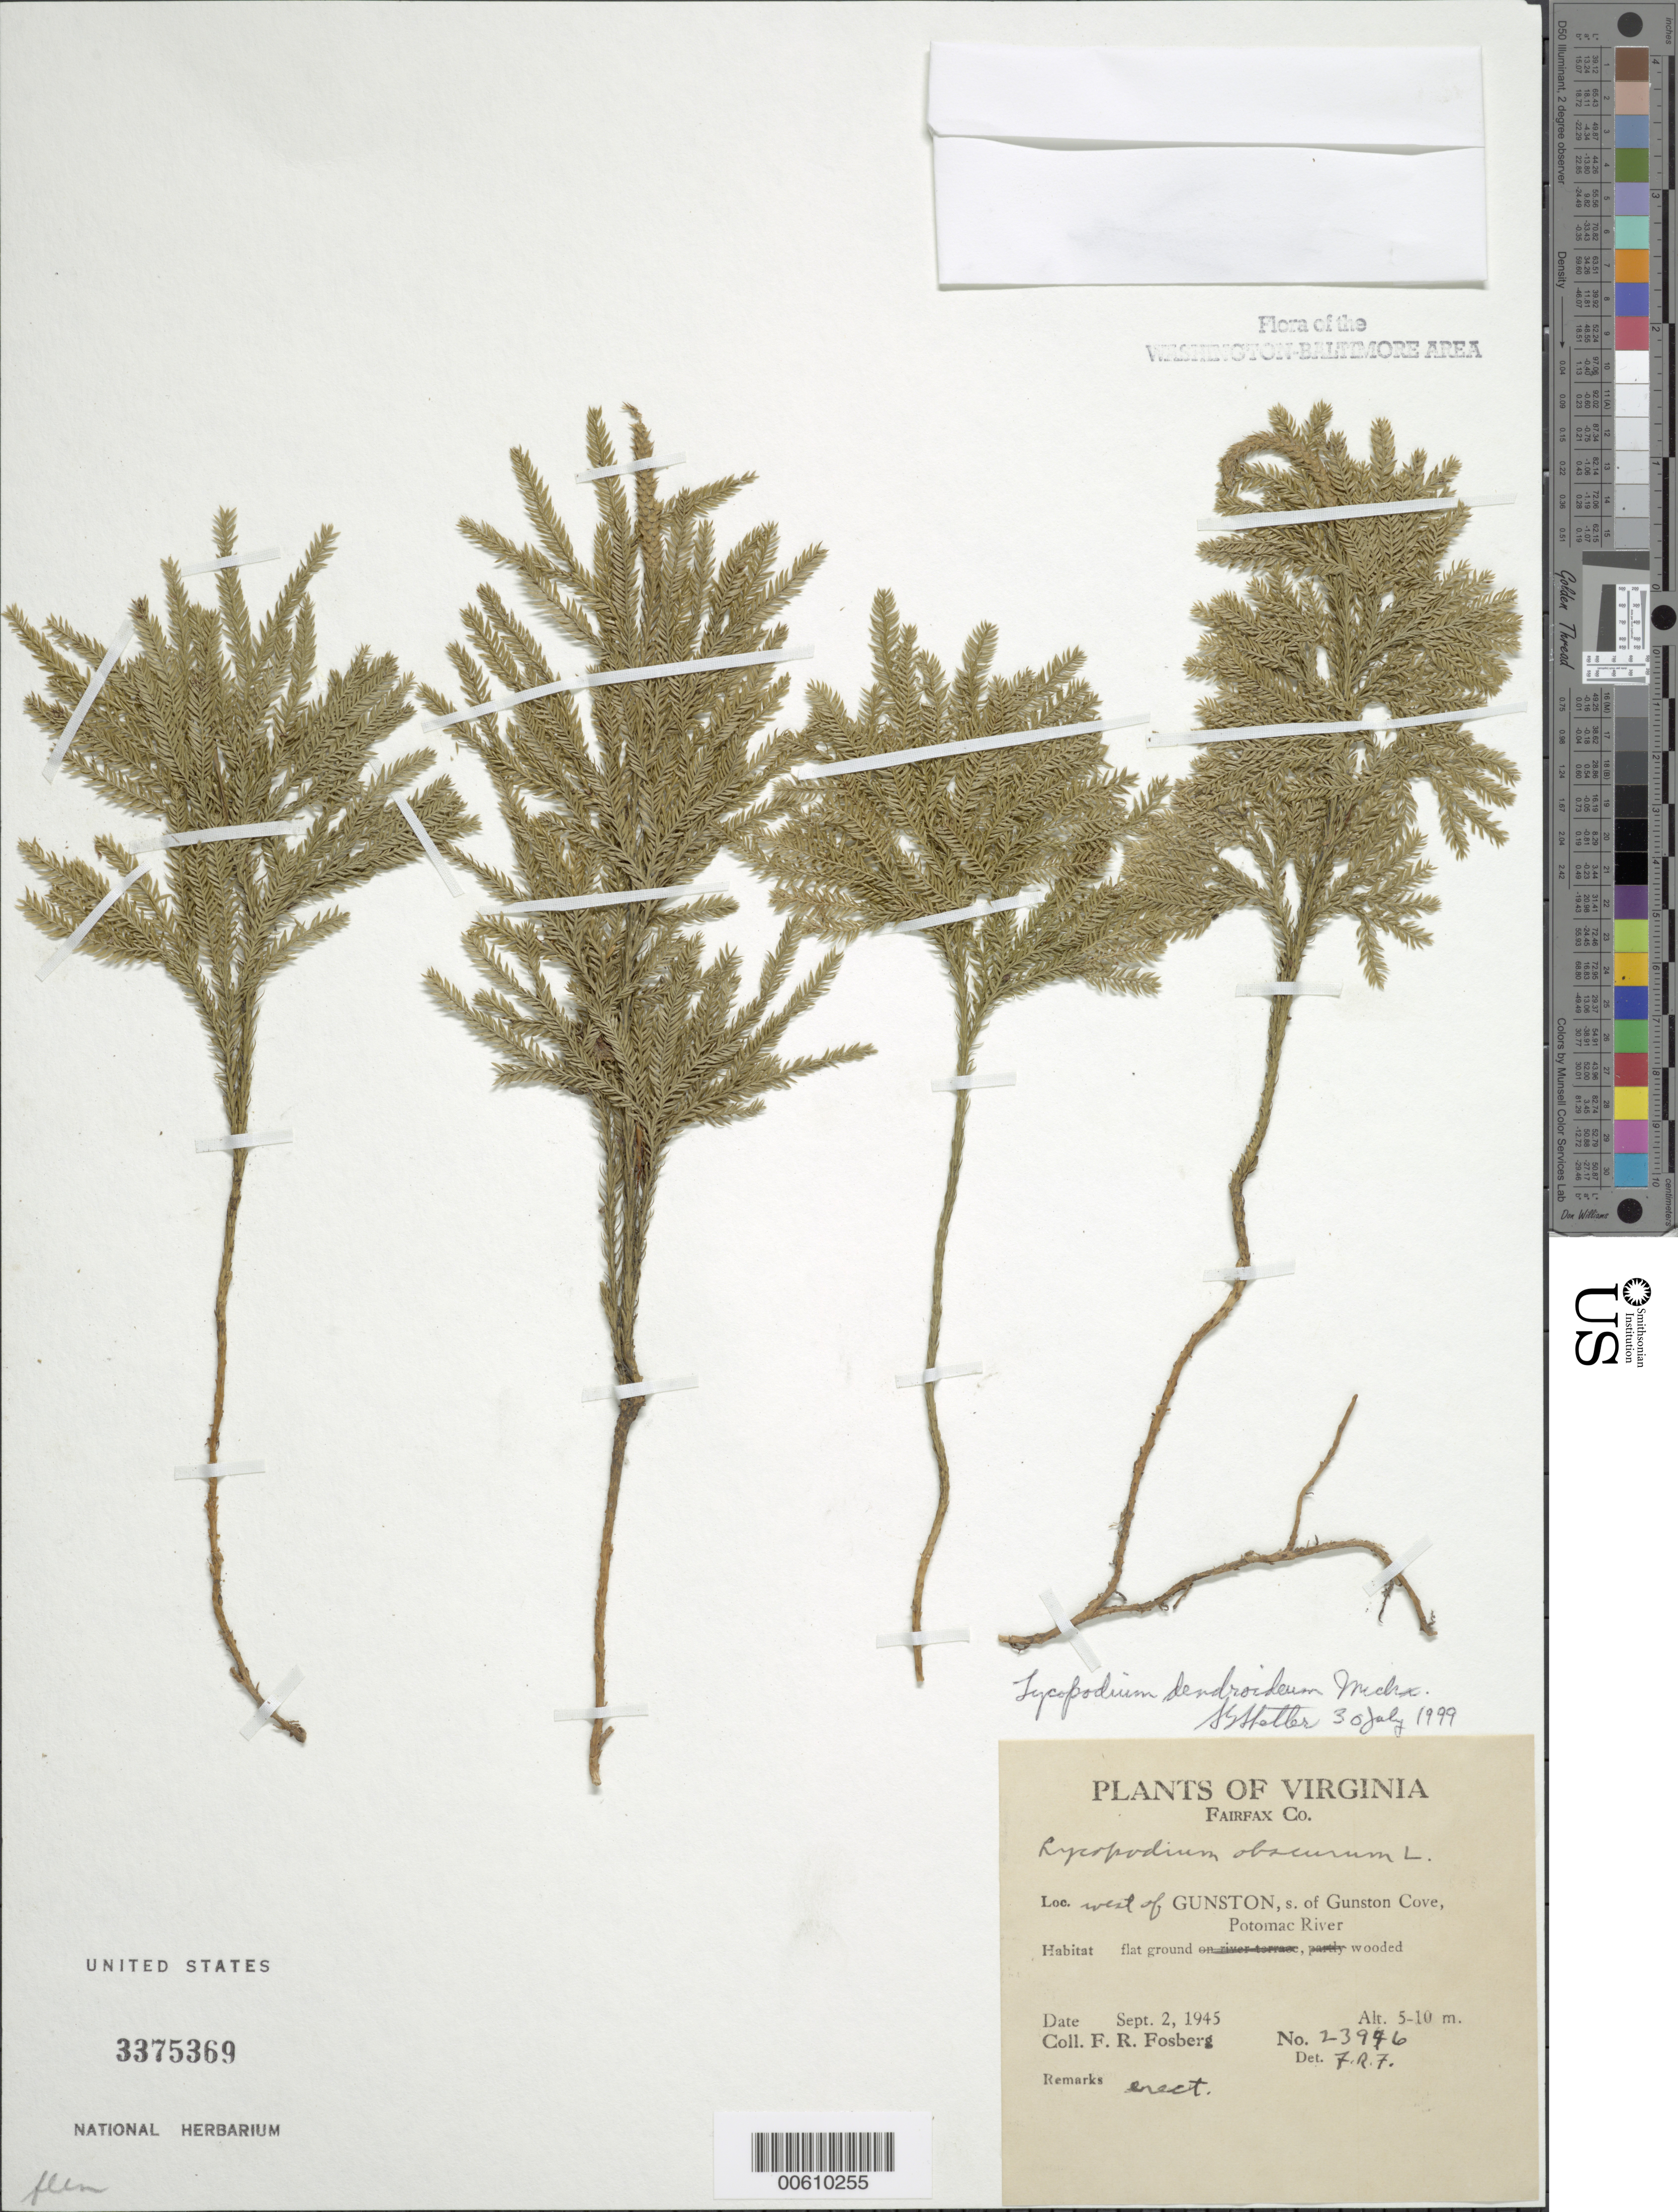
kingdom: Plantae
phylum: Tracheophyta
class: Lycopodiopsida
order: Lycopodiales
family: Lycopodiaceae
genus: Dendrolycopodium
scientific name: Dendrolycopodium dendroideum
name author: (Michx.) A. Haines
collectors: F. R. Fosberg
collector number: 23946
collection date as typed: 02 Sep 1945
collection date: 1945-09-02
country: United States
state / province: Virginia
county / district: Fairfax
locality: W of Gunston, S of Gunston Cove, Potomac River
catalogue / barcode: US 3375369